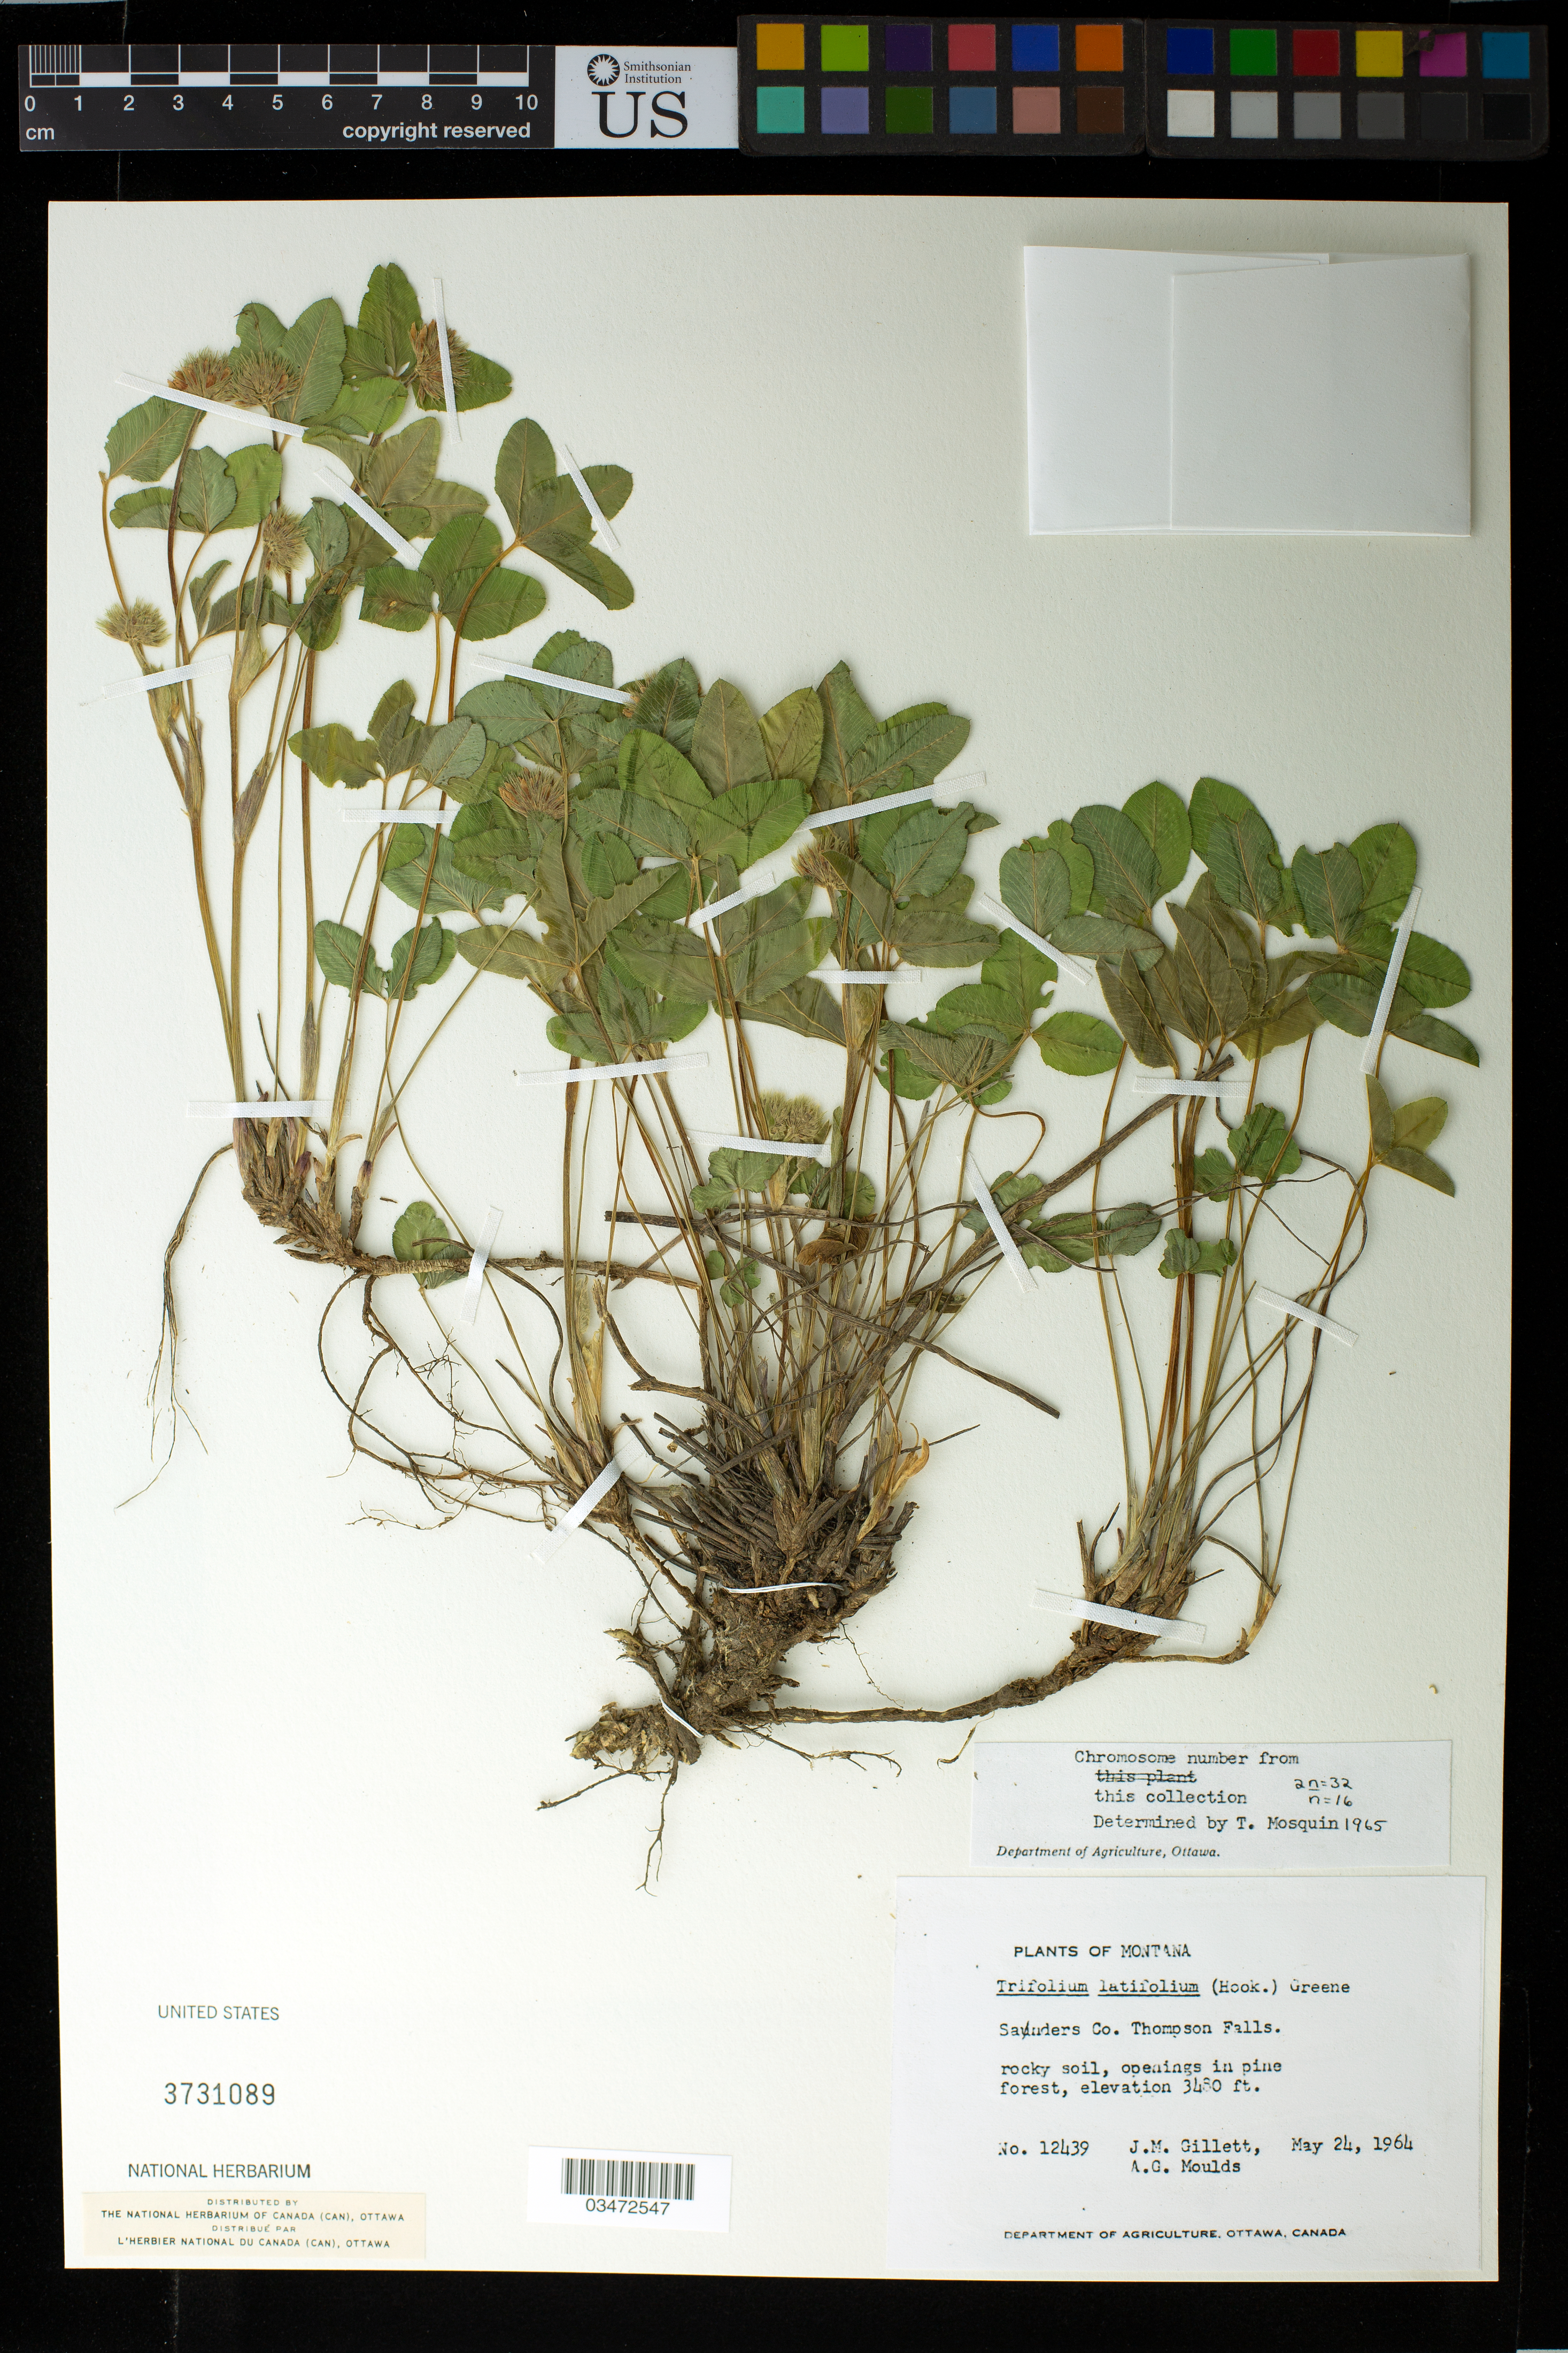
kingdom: Plantae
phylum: Tracheophyta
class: Magnoliopsida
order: Fabales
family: Fabaceae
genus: Trifolium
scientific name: Trifolium latifolium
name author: (Hook.) Greene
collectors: J. Gillett & A. Moulds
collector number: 12439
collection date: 1964-05-24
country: United States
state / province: Montana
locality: Sanders Co. Thompson Falls.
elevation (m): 1061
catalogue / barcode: US 3731089